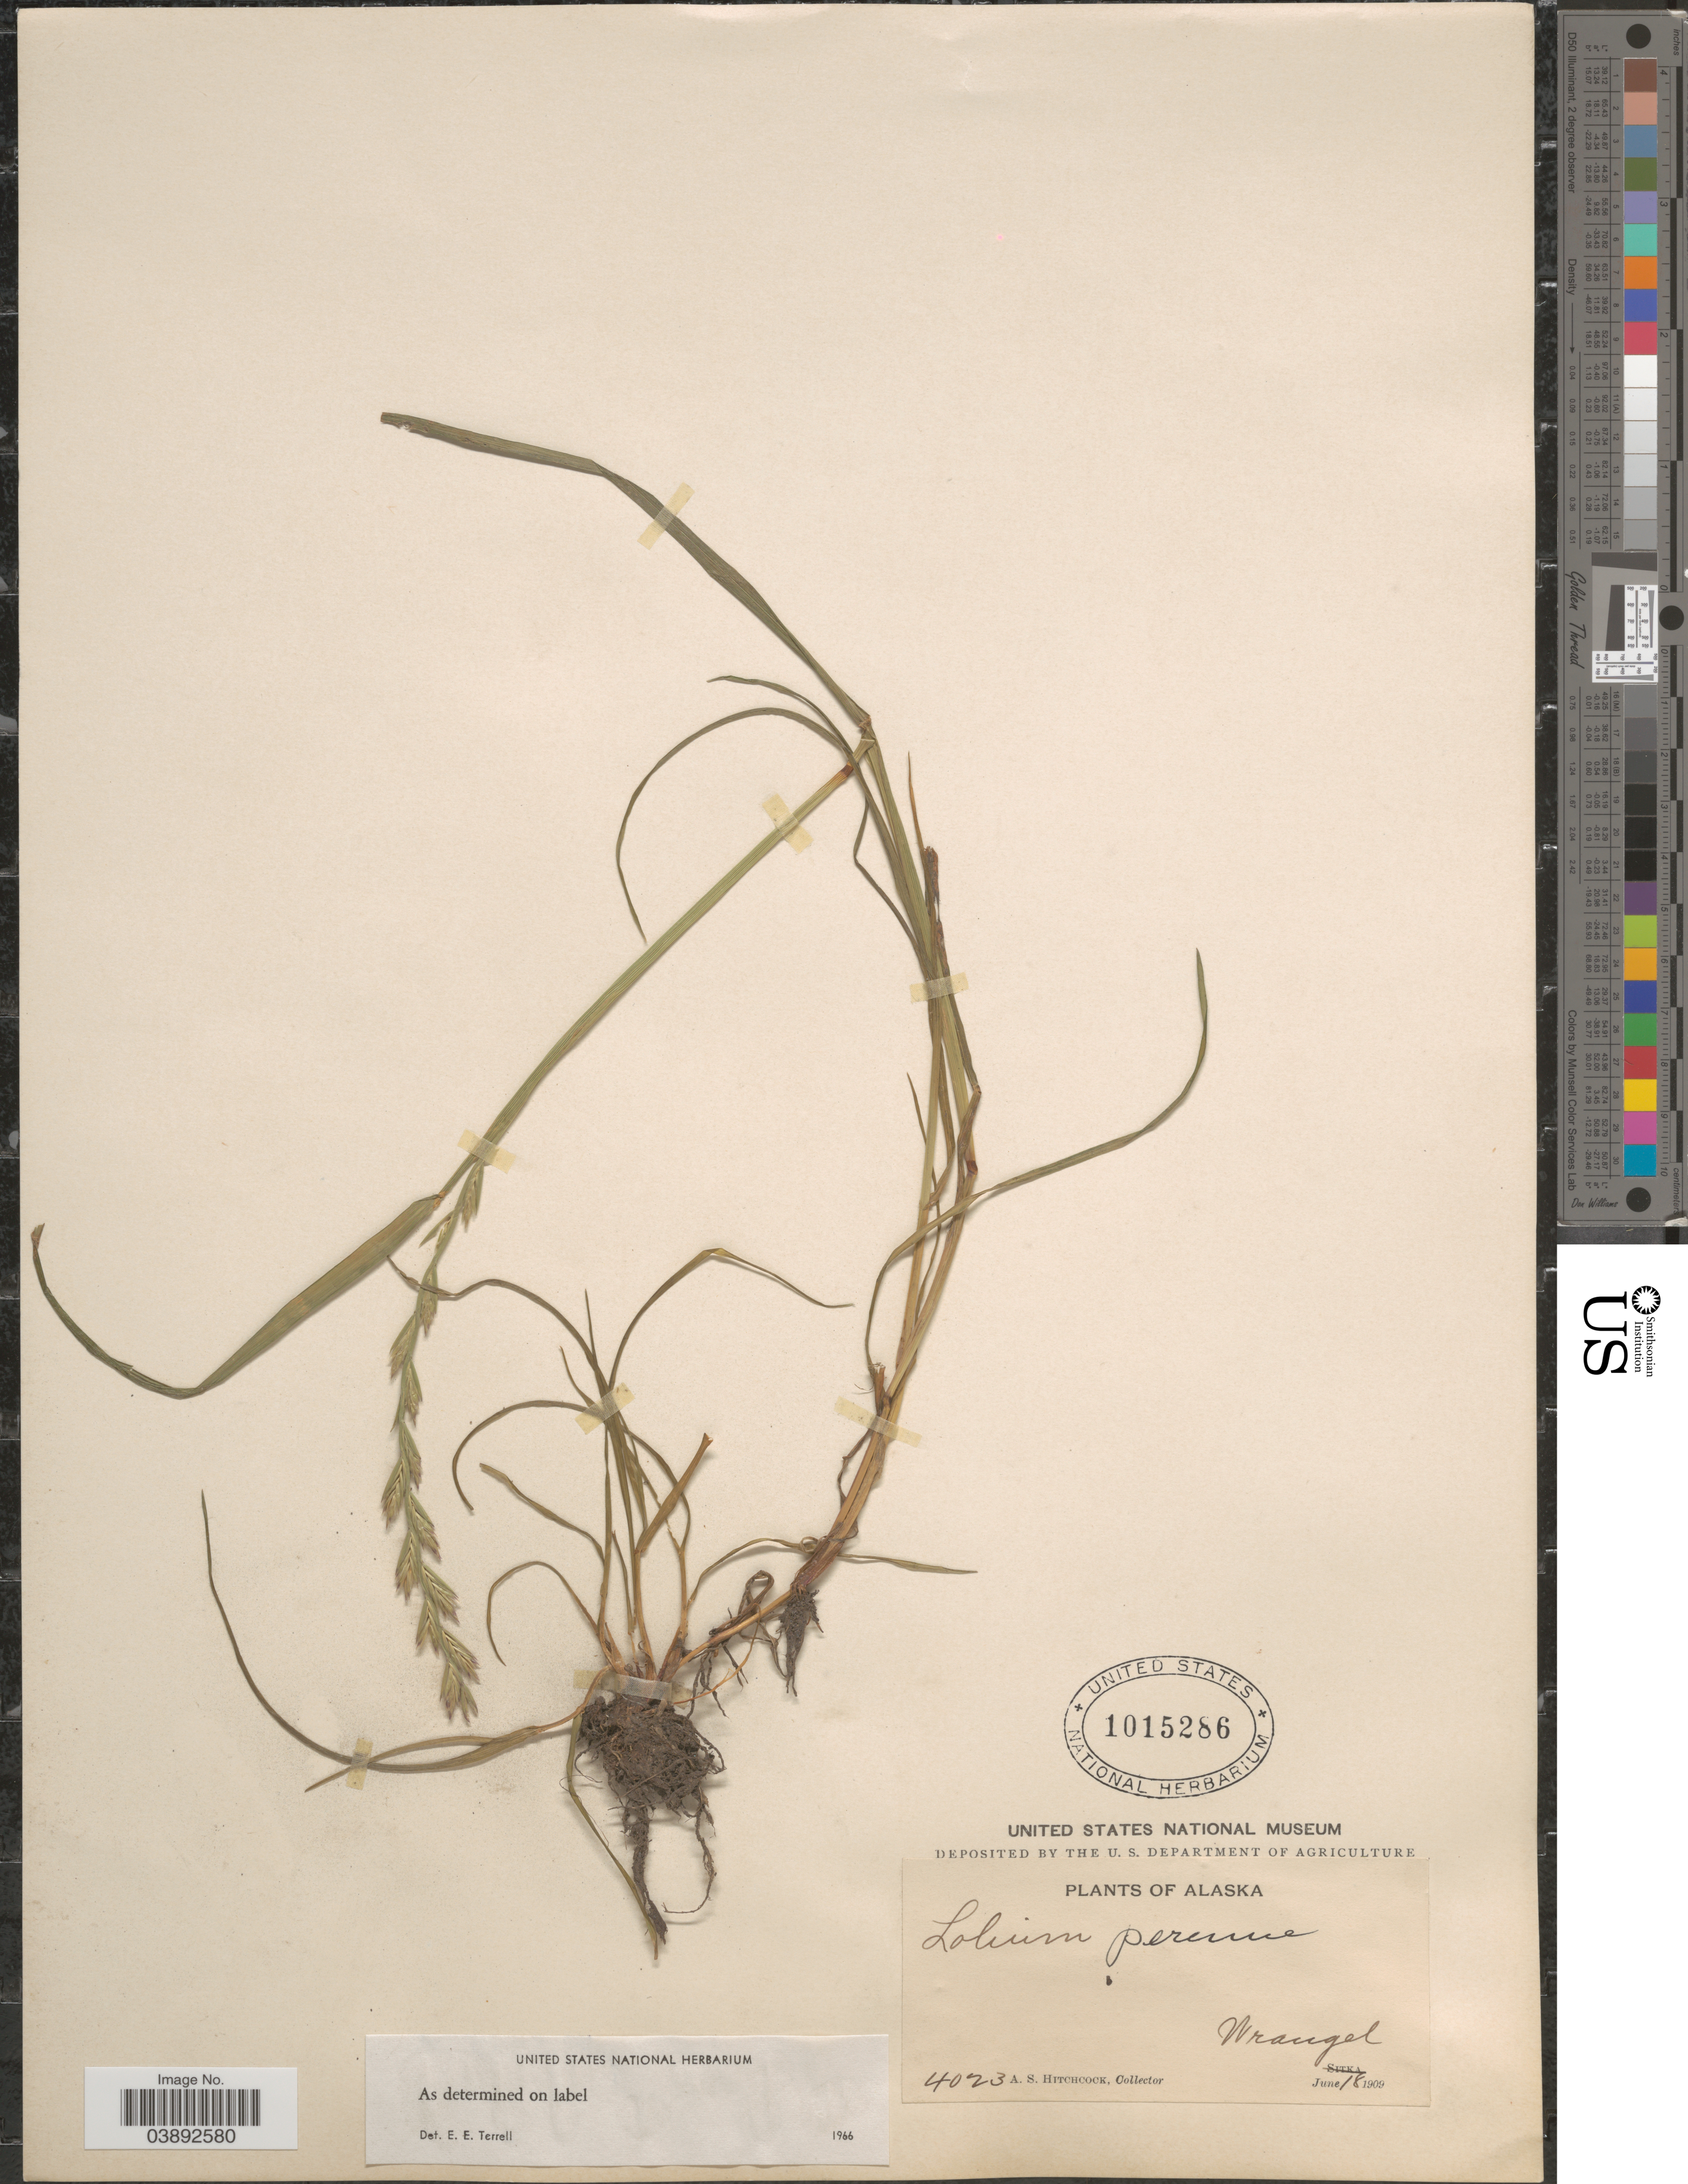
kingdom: Plantae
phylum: Tracheophyta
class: Liliopsida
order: Poales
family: Poaceae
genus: Lolium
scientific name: Lolium perenne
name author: L.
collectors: A. S. Hitchcock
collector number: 4023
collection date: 1909-06-18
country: United States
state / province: Alaska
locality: Wrangell.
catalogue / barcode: US 1015286